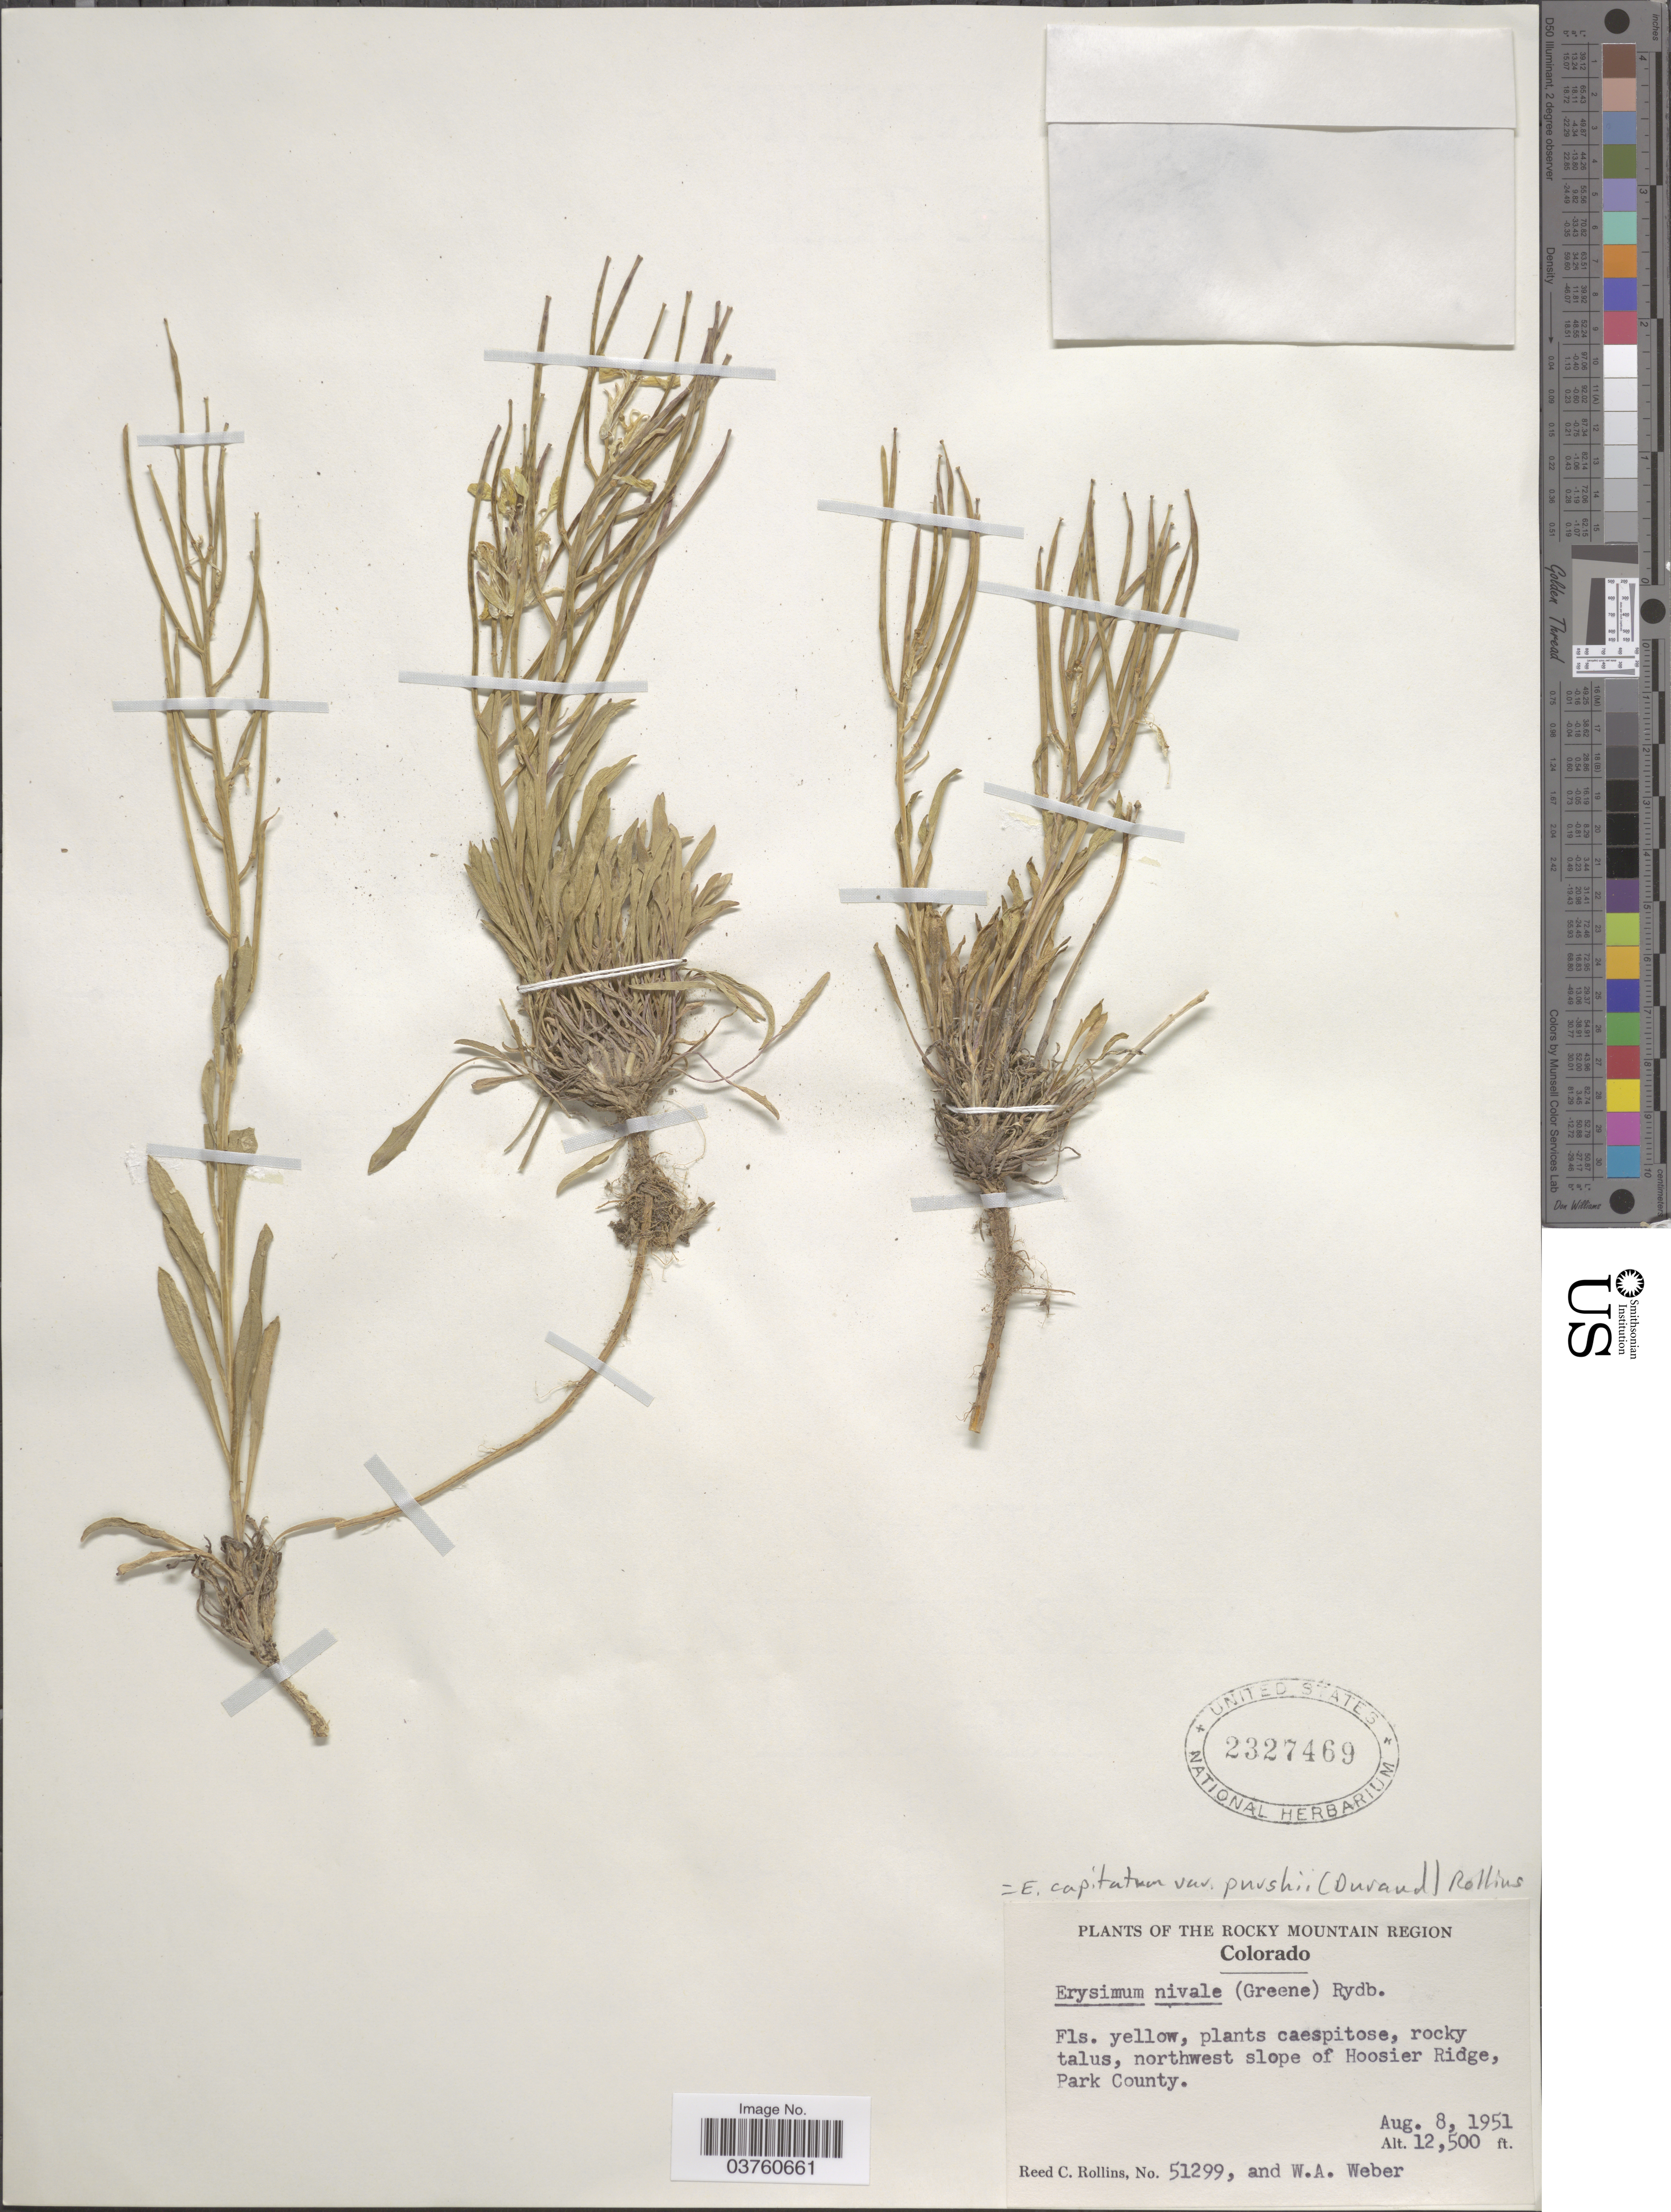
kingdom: Plantae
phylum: Tracheophyta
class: Magnoliopsida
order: Brassicales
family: Brassicaceae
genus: Erysimum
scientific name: Erysimum capitatum var. purshii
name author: (Durand) Rollins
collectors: R. C. Rollins & W. A. Weber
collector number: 51299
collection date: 1951-08-08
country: United States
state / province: Colorado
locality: The Rocky Mountain Region. Northwest slope of Hoosier Ridge, Park County.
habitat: rocky talus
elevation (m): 3810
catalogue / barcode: US 2327469